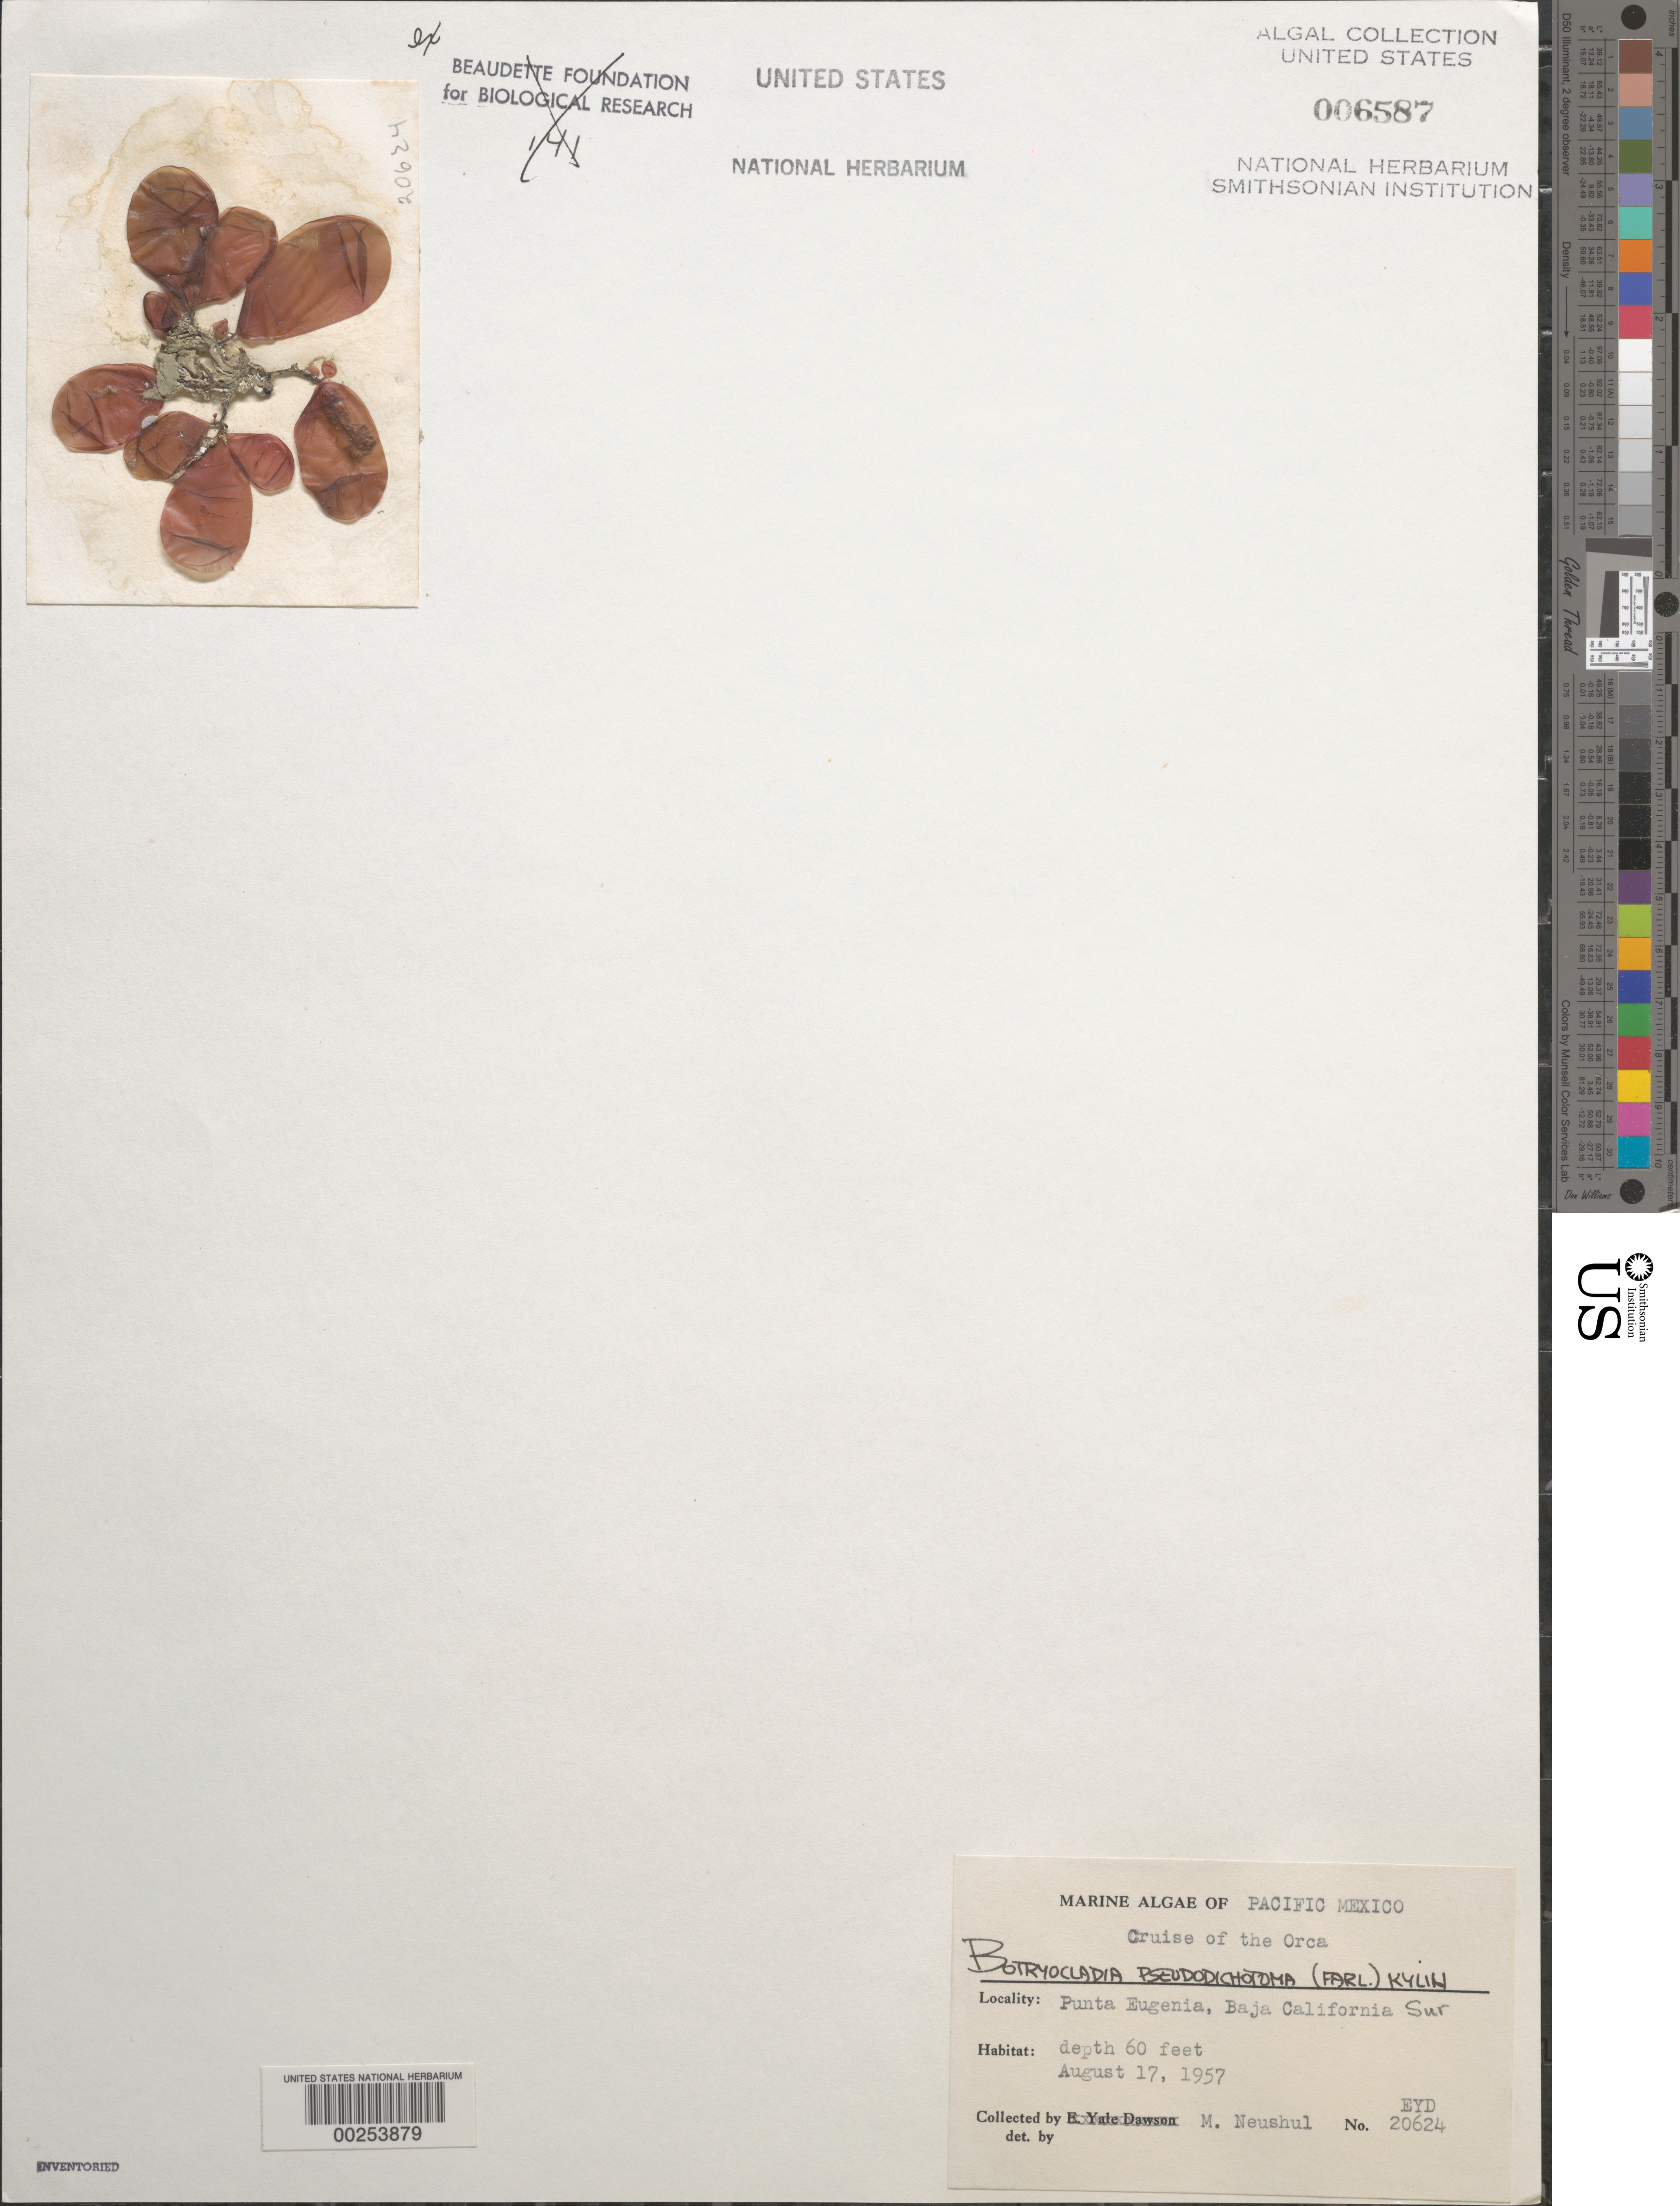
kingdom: Plantae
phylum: Rhodophyta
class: Florideophyceae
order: Rhodymeniales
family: Rhodymeniaceae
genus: Botryocladia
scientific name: Botryocladia pseudodichotoma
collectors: M. Neushul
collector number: EYD 20642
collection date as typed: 17 Aug 1957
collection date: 1957-08-17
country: Mexico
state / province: Baja California Sur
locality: Punta Eugenia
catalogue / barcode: US 6587